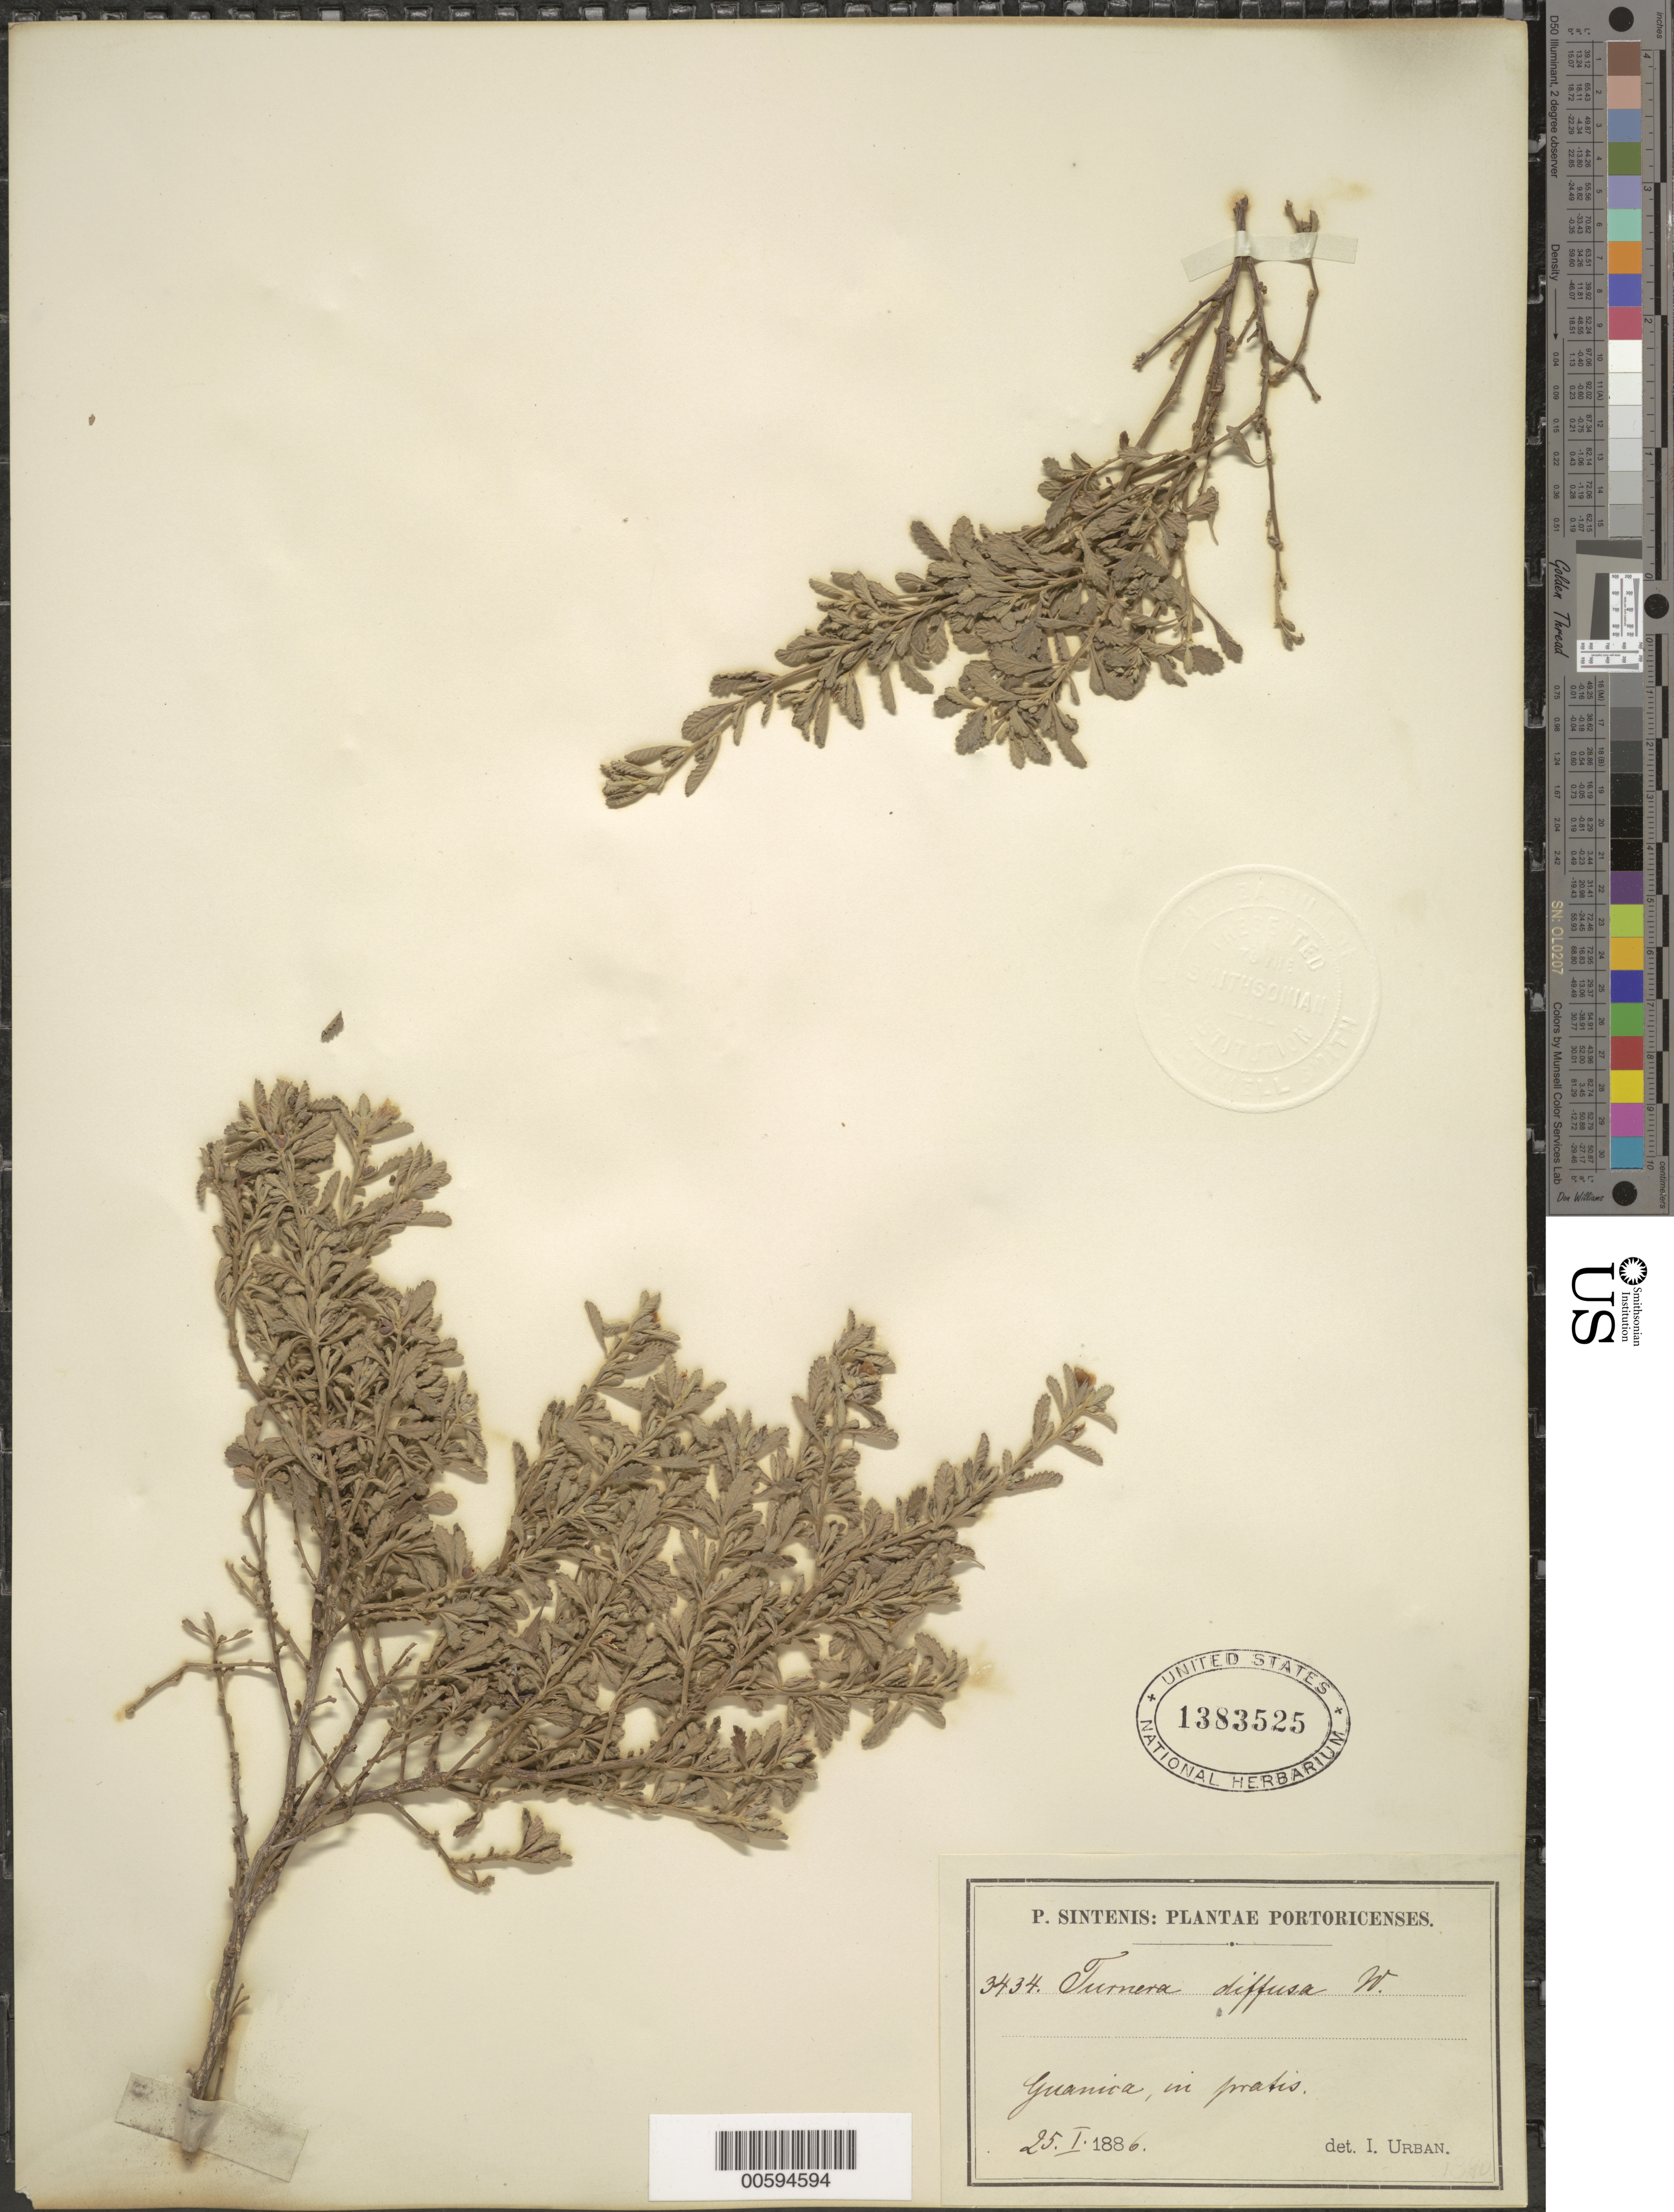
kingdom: Plantae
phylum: Tracheophyta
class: Magnoliopsida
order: Malpighiales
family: Turneraceae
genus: Turnera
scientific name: Turnera diffusa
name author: Willd. ex Schult.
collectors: P. Sintenis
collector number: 3434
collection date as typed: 25 Jan 1886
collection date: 1886-01-25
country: Puerto Rico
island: Greater Antilles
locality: Guanica, in pratis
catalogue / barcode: US 1383525